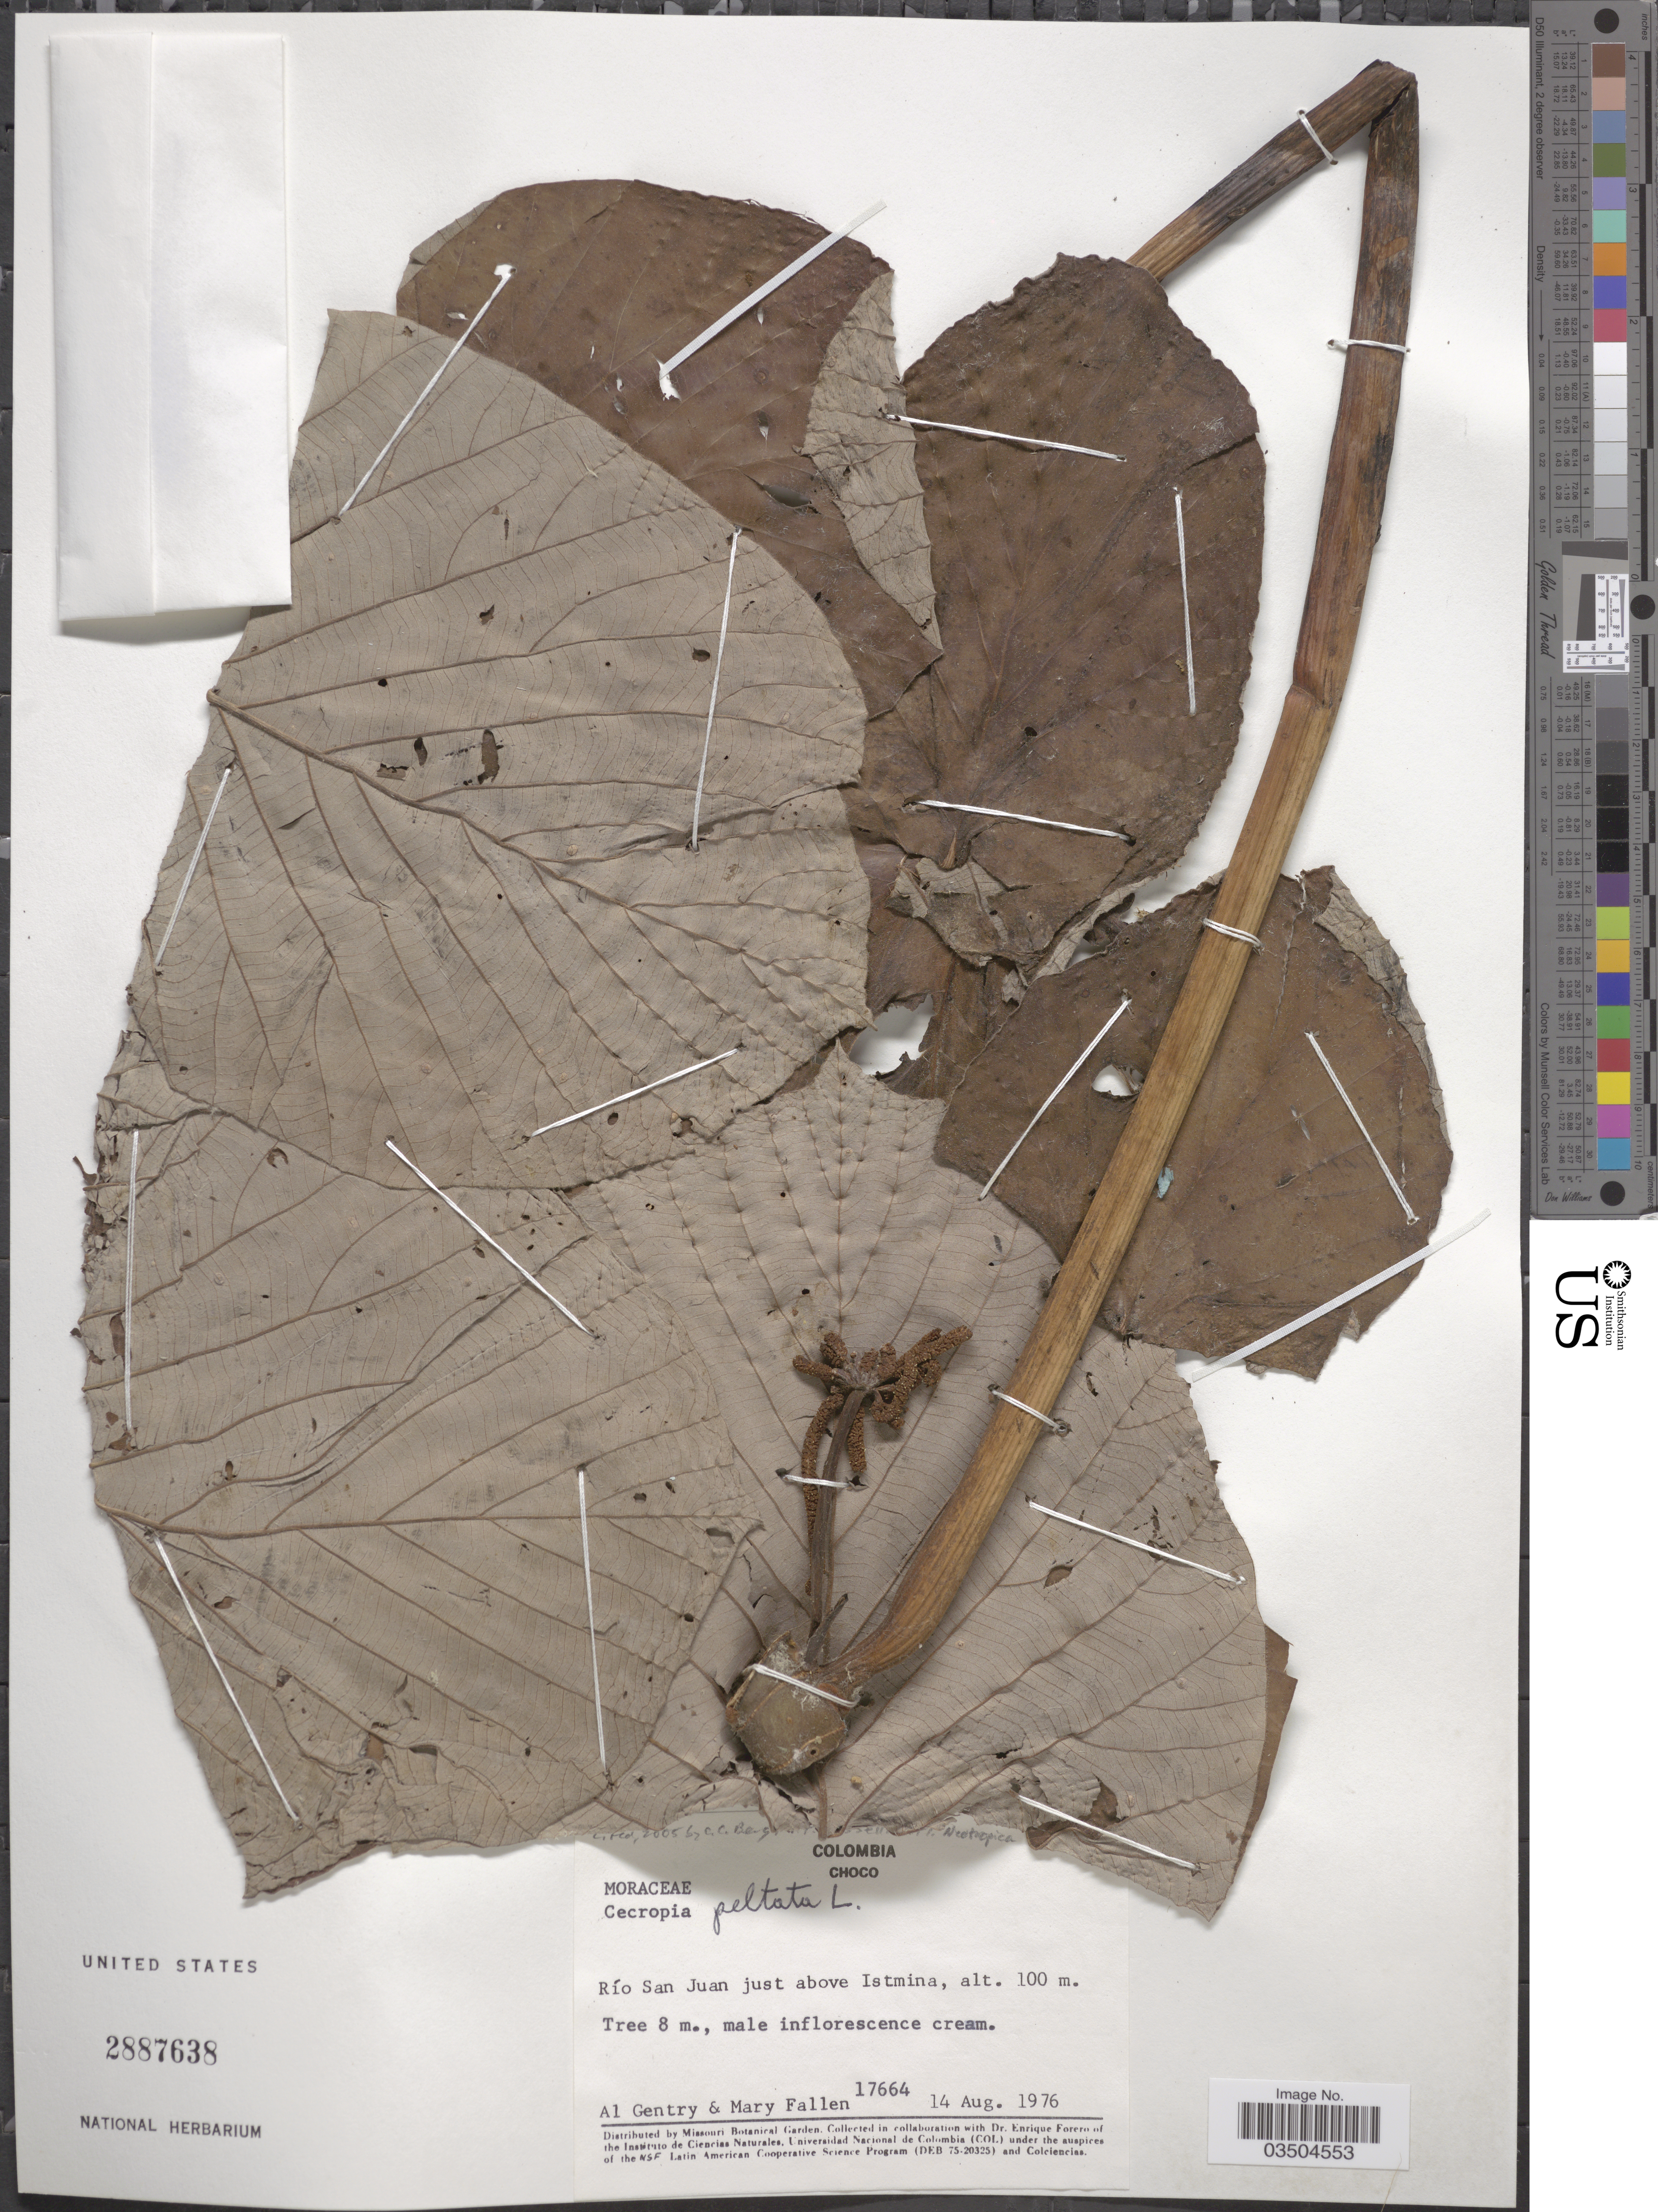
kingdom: Plantae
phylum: Tracheophyta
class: Magnoliopsida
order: Rosales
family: Urticaceae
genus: Cecropia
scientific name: Cecropia peltata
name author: L.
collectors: A. H. Gentry & M. Fallen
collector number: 17664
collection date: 1976-08-14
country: Colombia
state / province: Chocó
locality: Río San Juan just above Istmina.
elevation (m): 100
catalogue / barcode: US 2887638